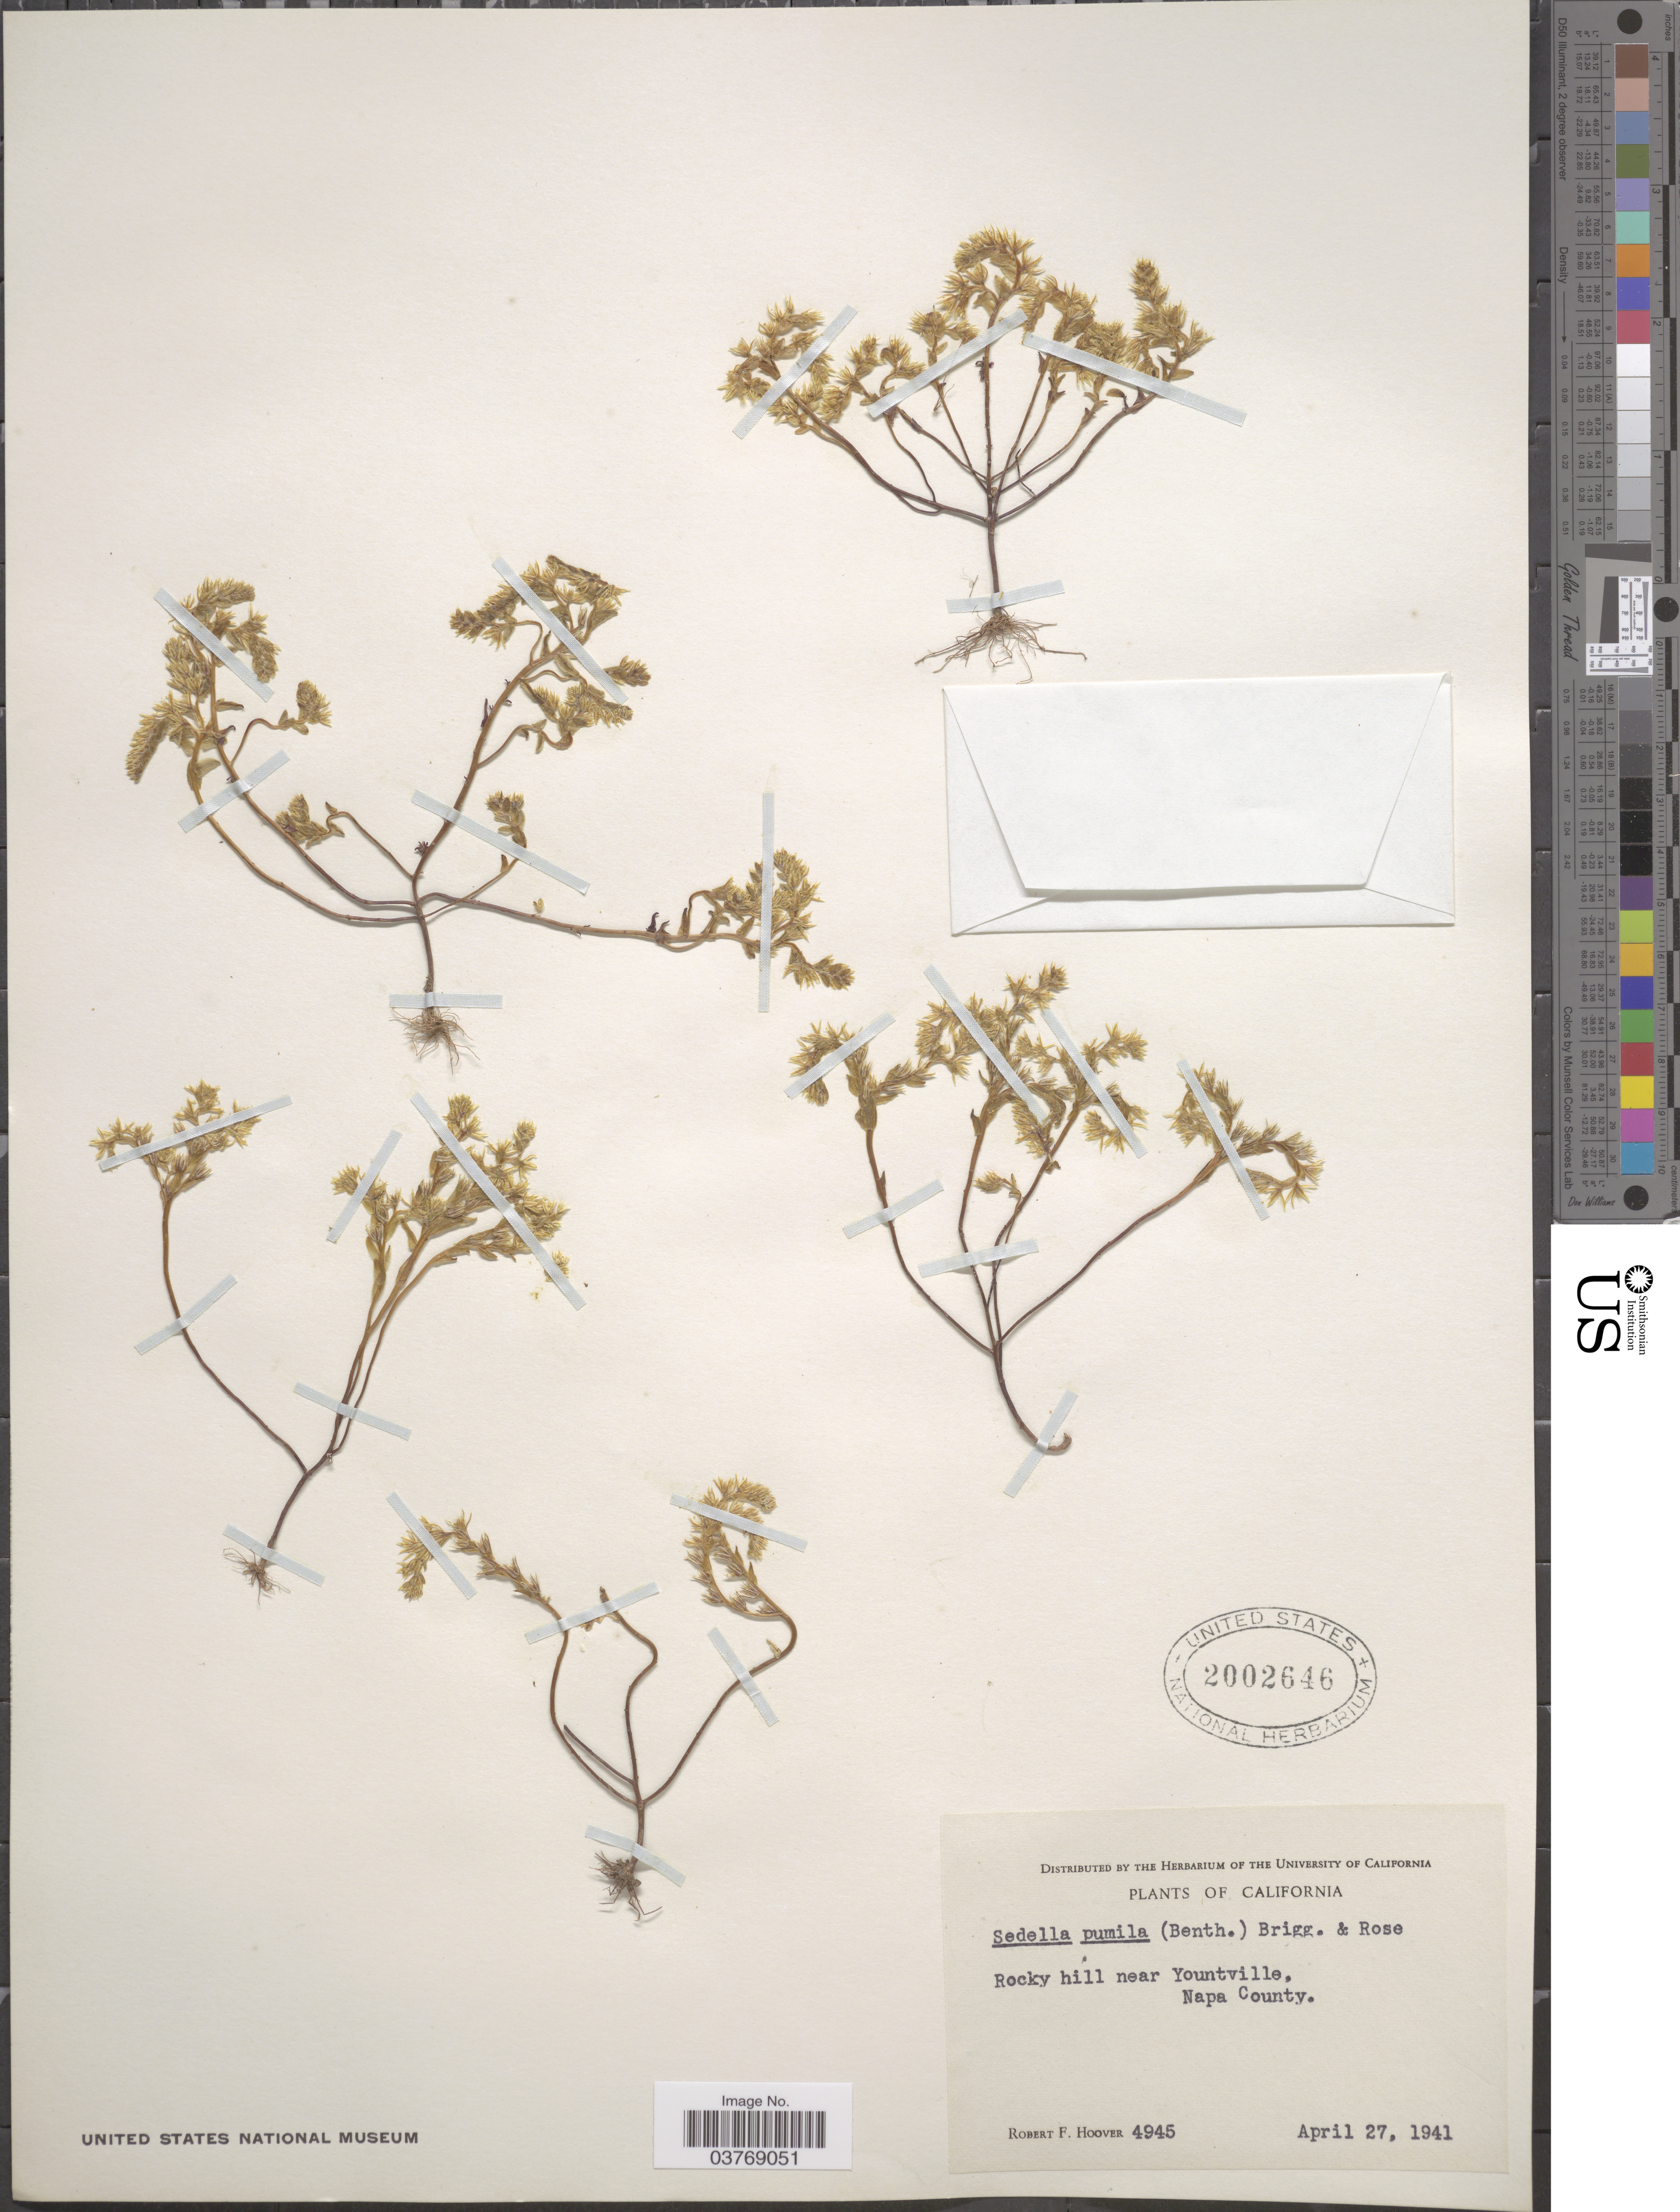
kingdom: Plantae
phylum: Tracheophyta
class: Magnoliopsida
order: Saxifragales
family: Crassulaceae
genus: Sedella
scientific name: Sedella pumila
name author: (Benth.) Britton & Rose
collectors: R. F. Hoover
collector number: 4945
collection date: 1941-04-27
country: United States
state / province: California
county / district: Napa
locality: Rocky hill near Yountville, Napa County.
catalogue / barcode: US 2002646